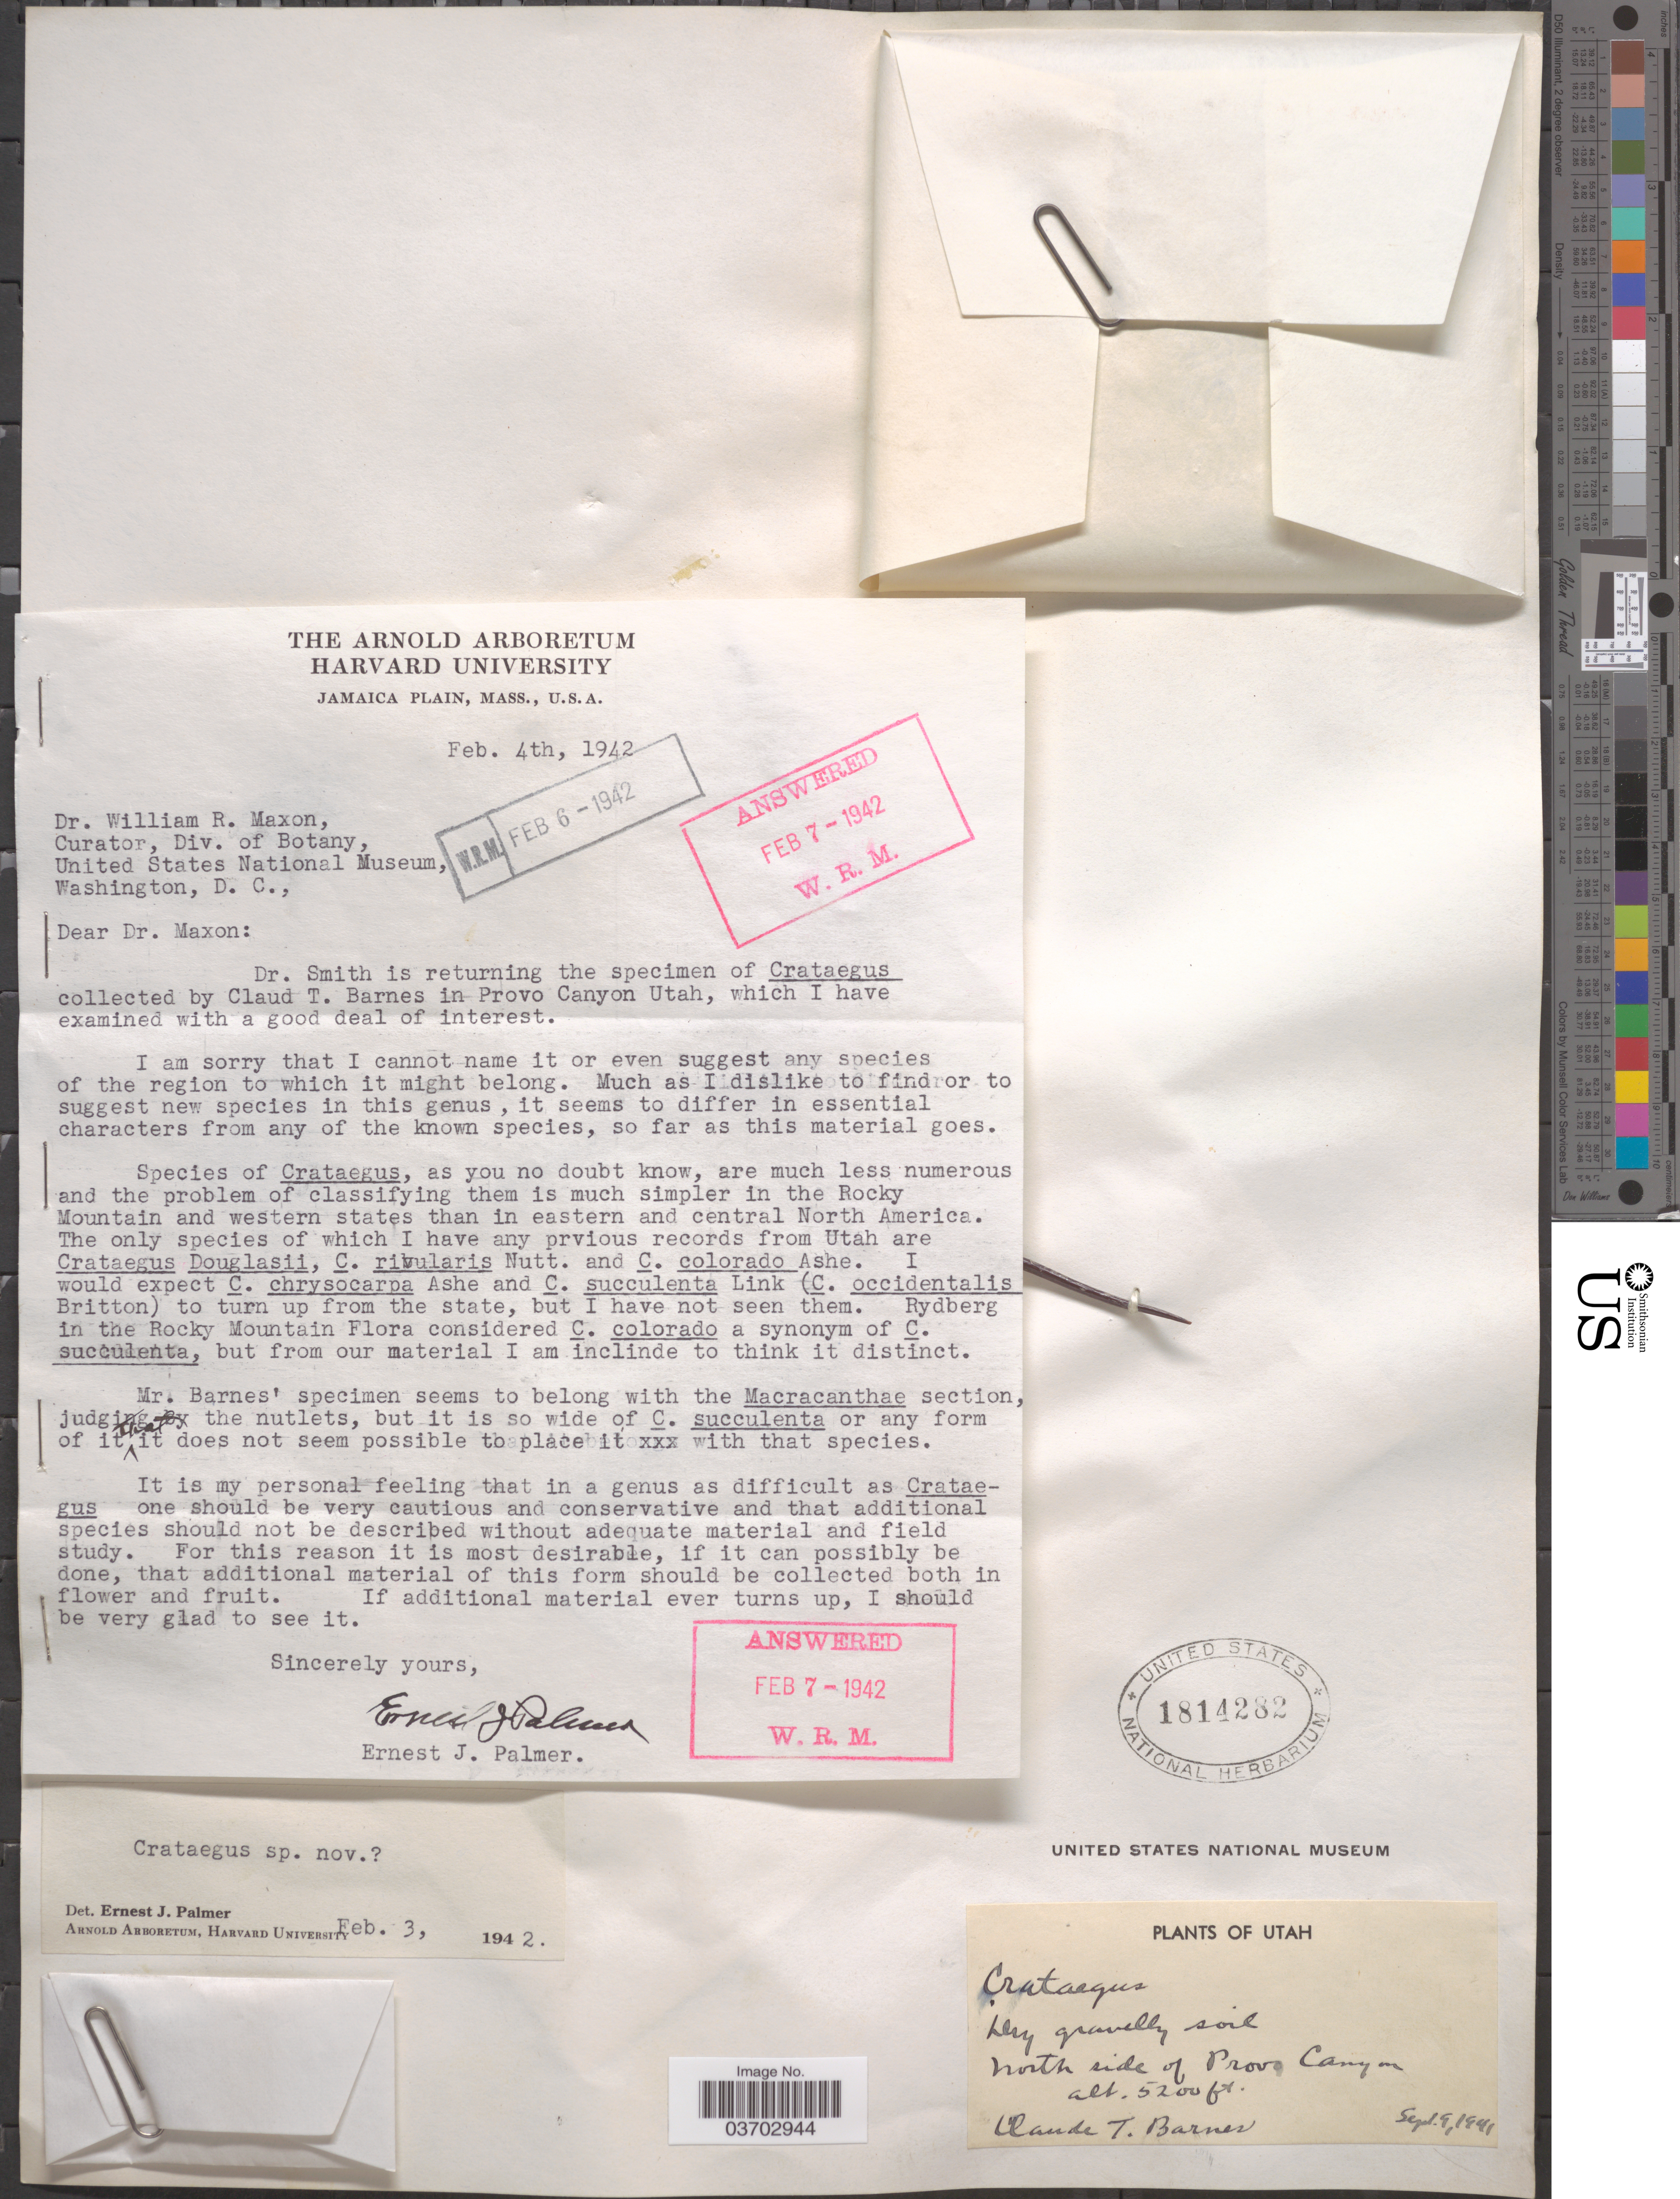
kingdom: Plantae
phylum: Tracheophyta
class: Magnoliopsida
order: Rosales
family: Rosaceae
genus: Crataegus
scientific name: Crataegus sp.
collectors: C. Barnes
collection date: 1941-09-09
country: United States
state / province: Utah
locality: North side of Prov Canyon.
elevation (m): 1585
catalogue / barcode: US 1814282